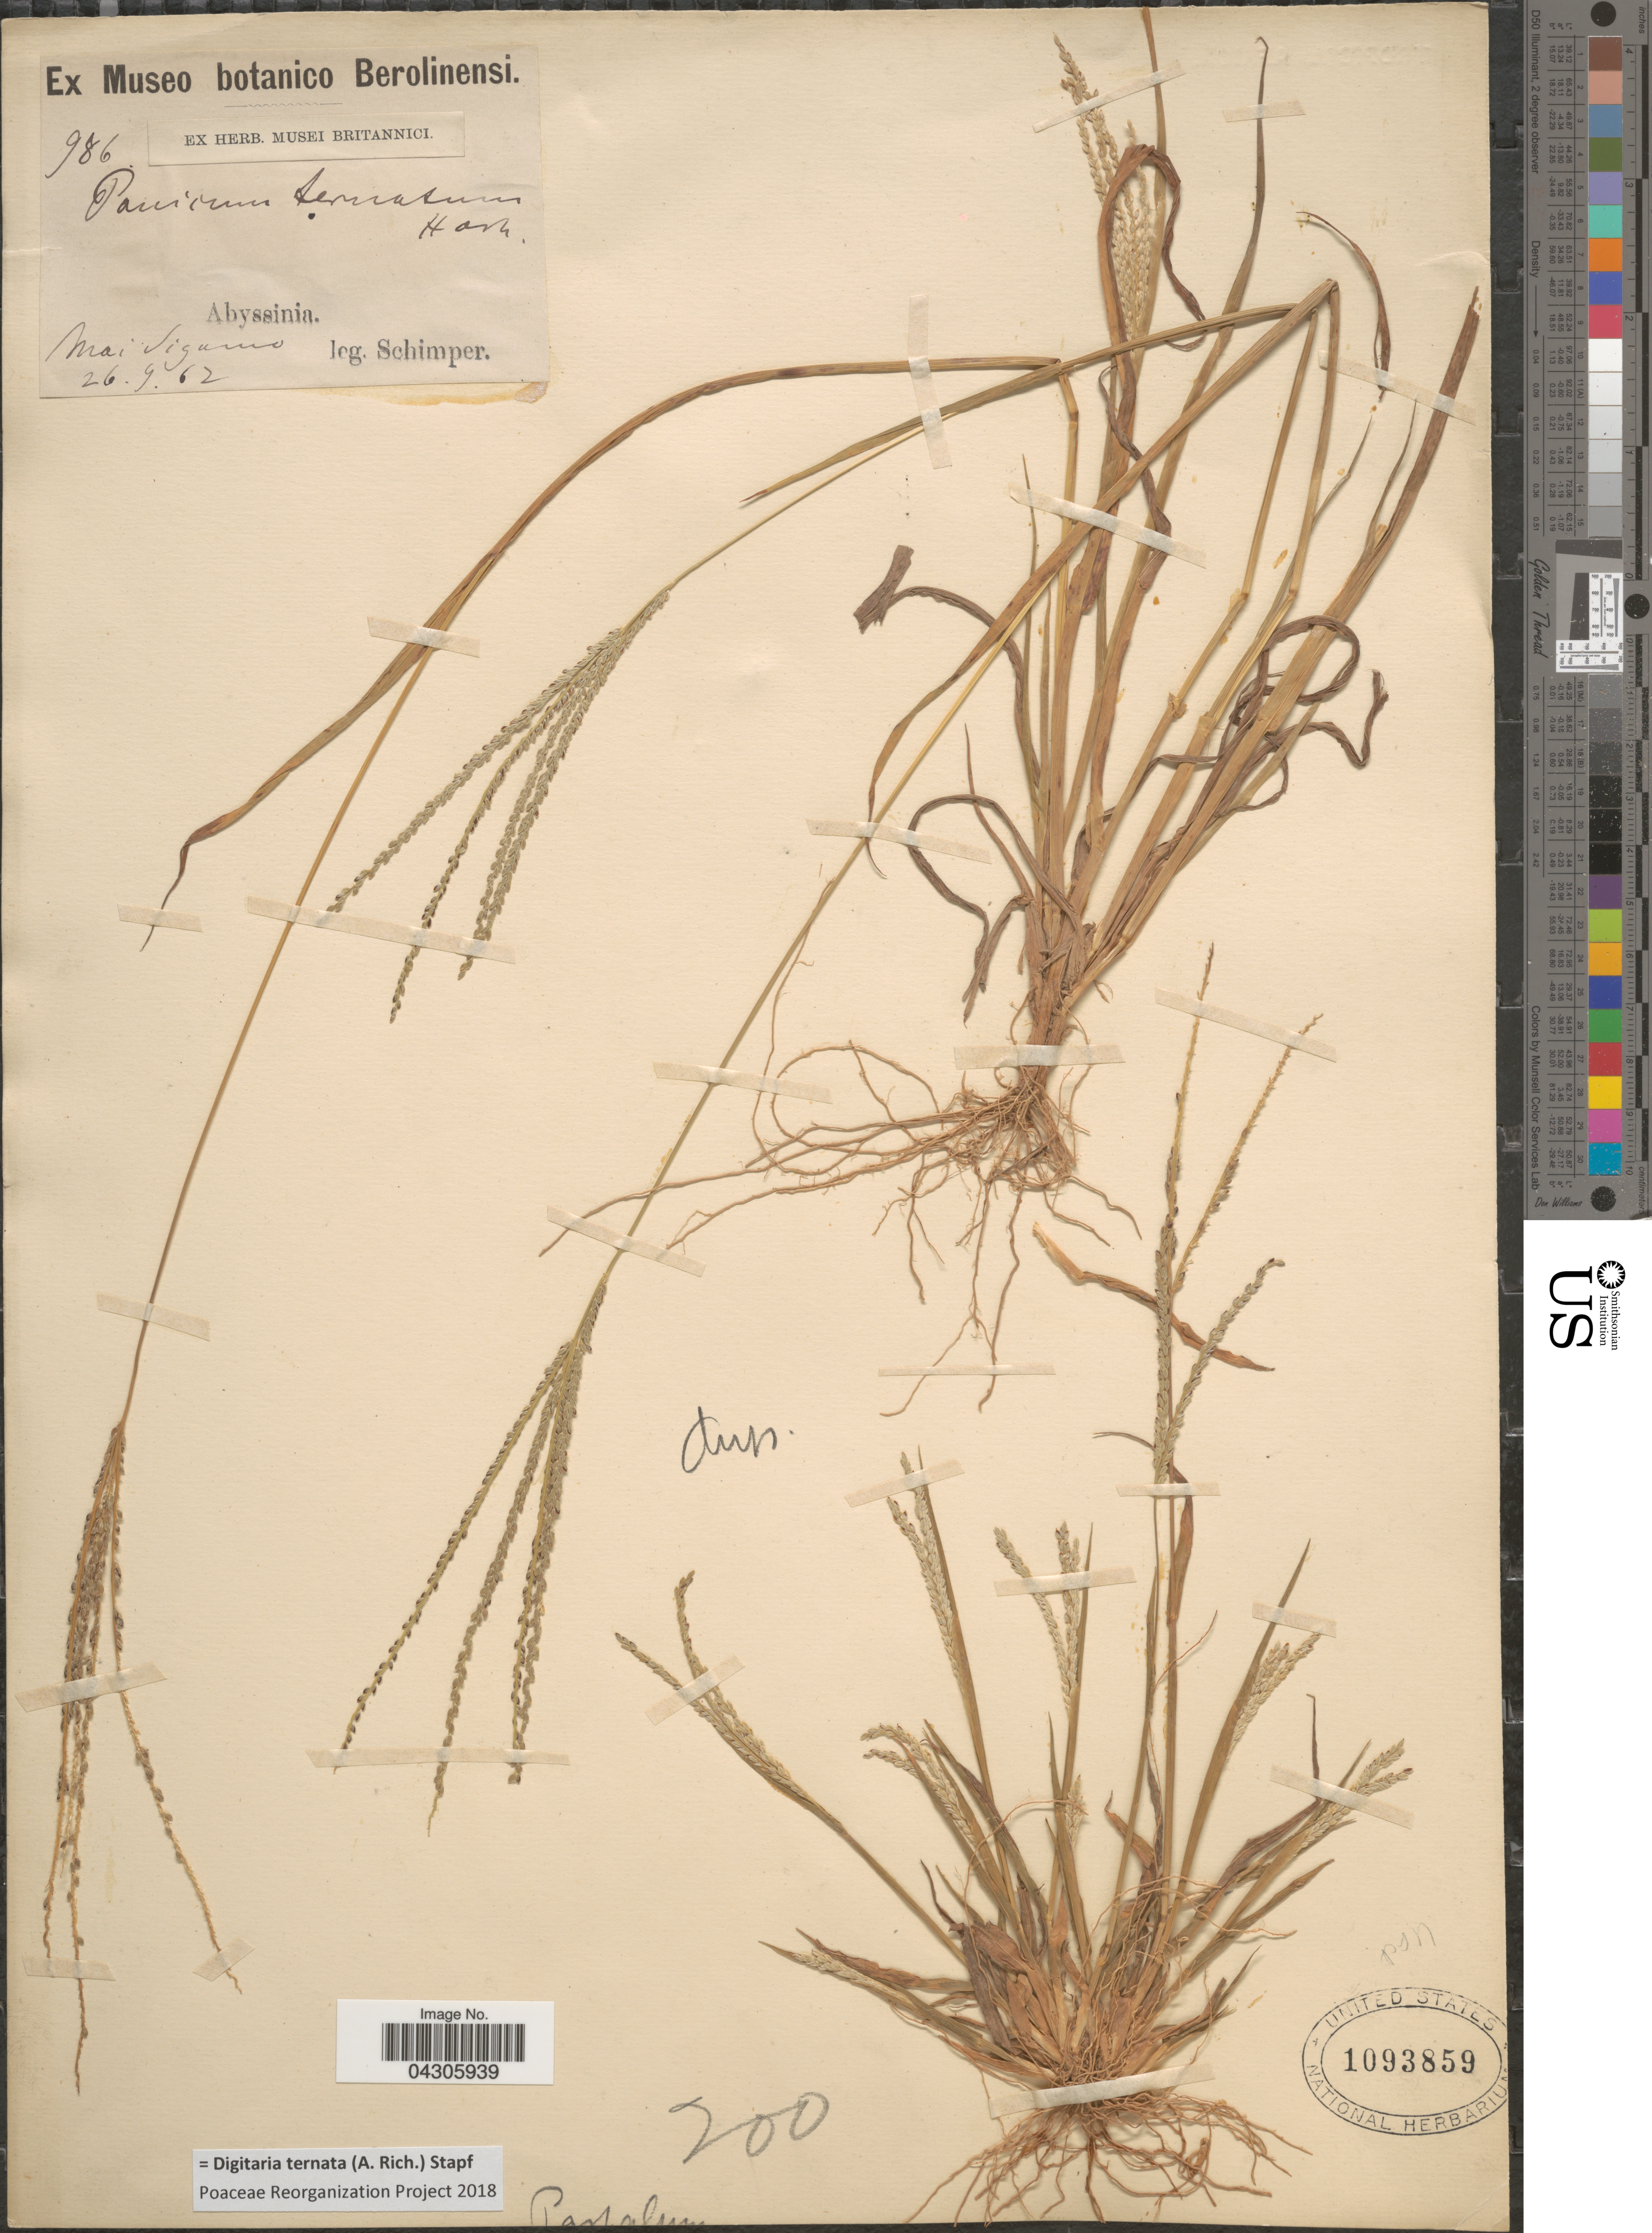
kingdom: Plantae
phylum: Tracheophyta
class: Liliopsida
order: Poales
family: Poaceae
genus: Digitaria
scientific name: Digitaria ternata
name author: (Hochr. ex A. Rich.) Stapf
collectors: -. Schimper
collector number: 875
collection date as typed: Transcribed d/m/y: 26/9/62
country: Ethiopia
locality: Abyssinia. Mai Sigamo.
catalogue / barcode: US 1093859